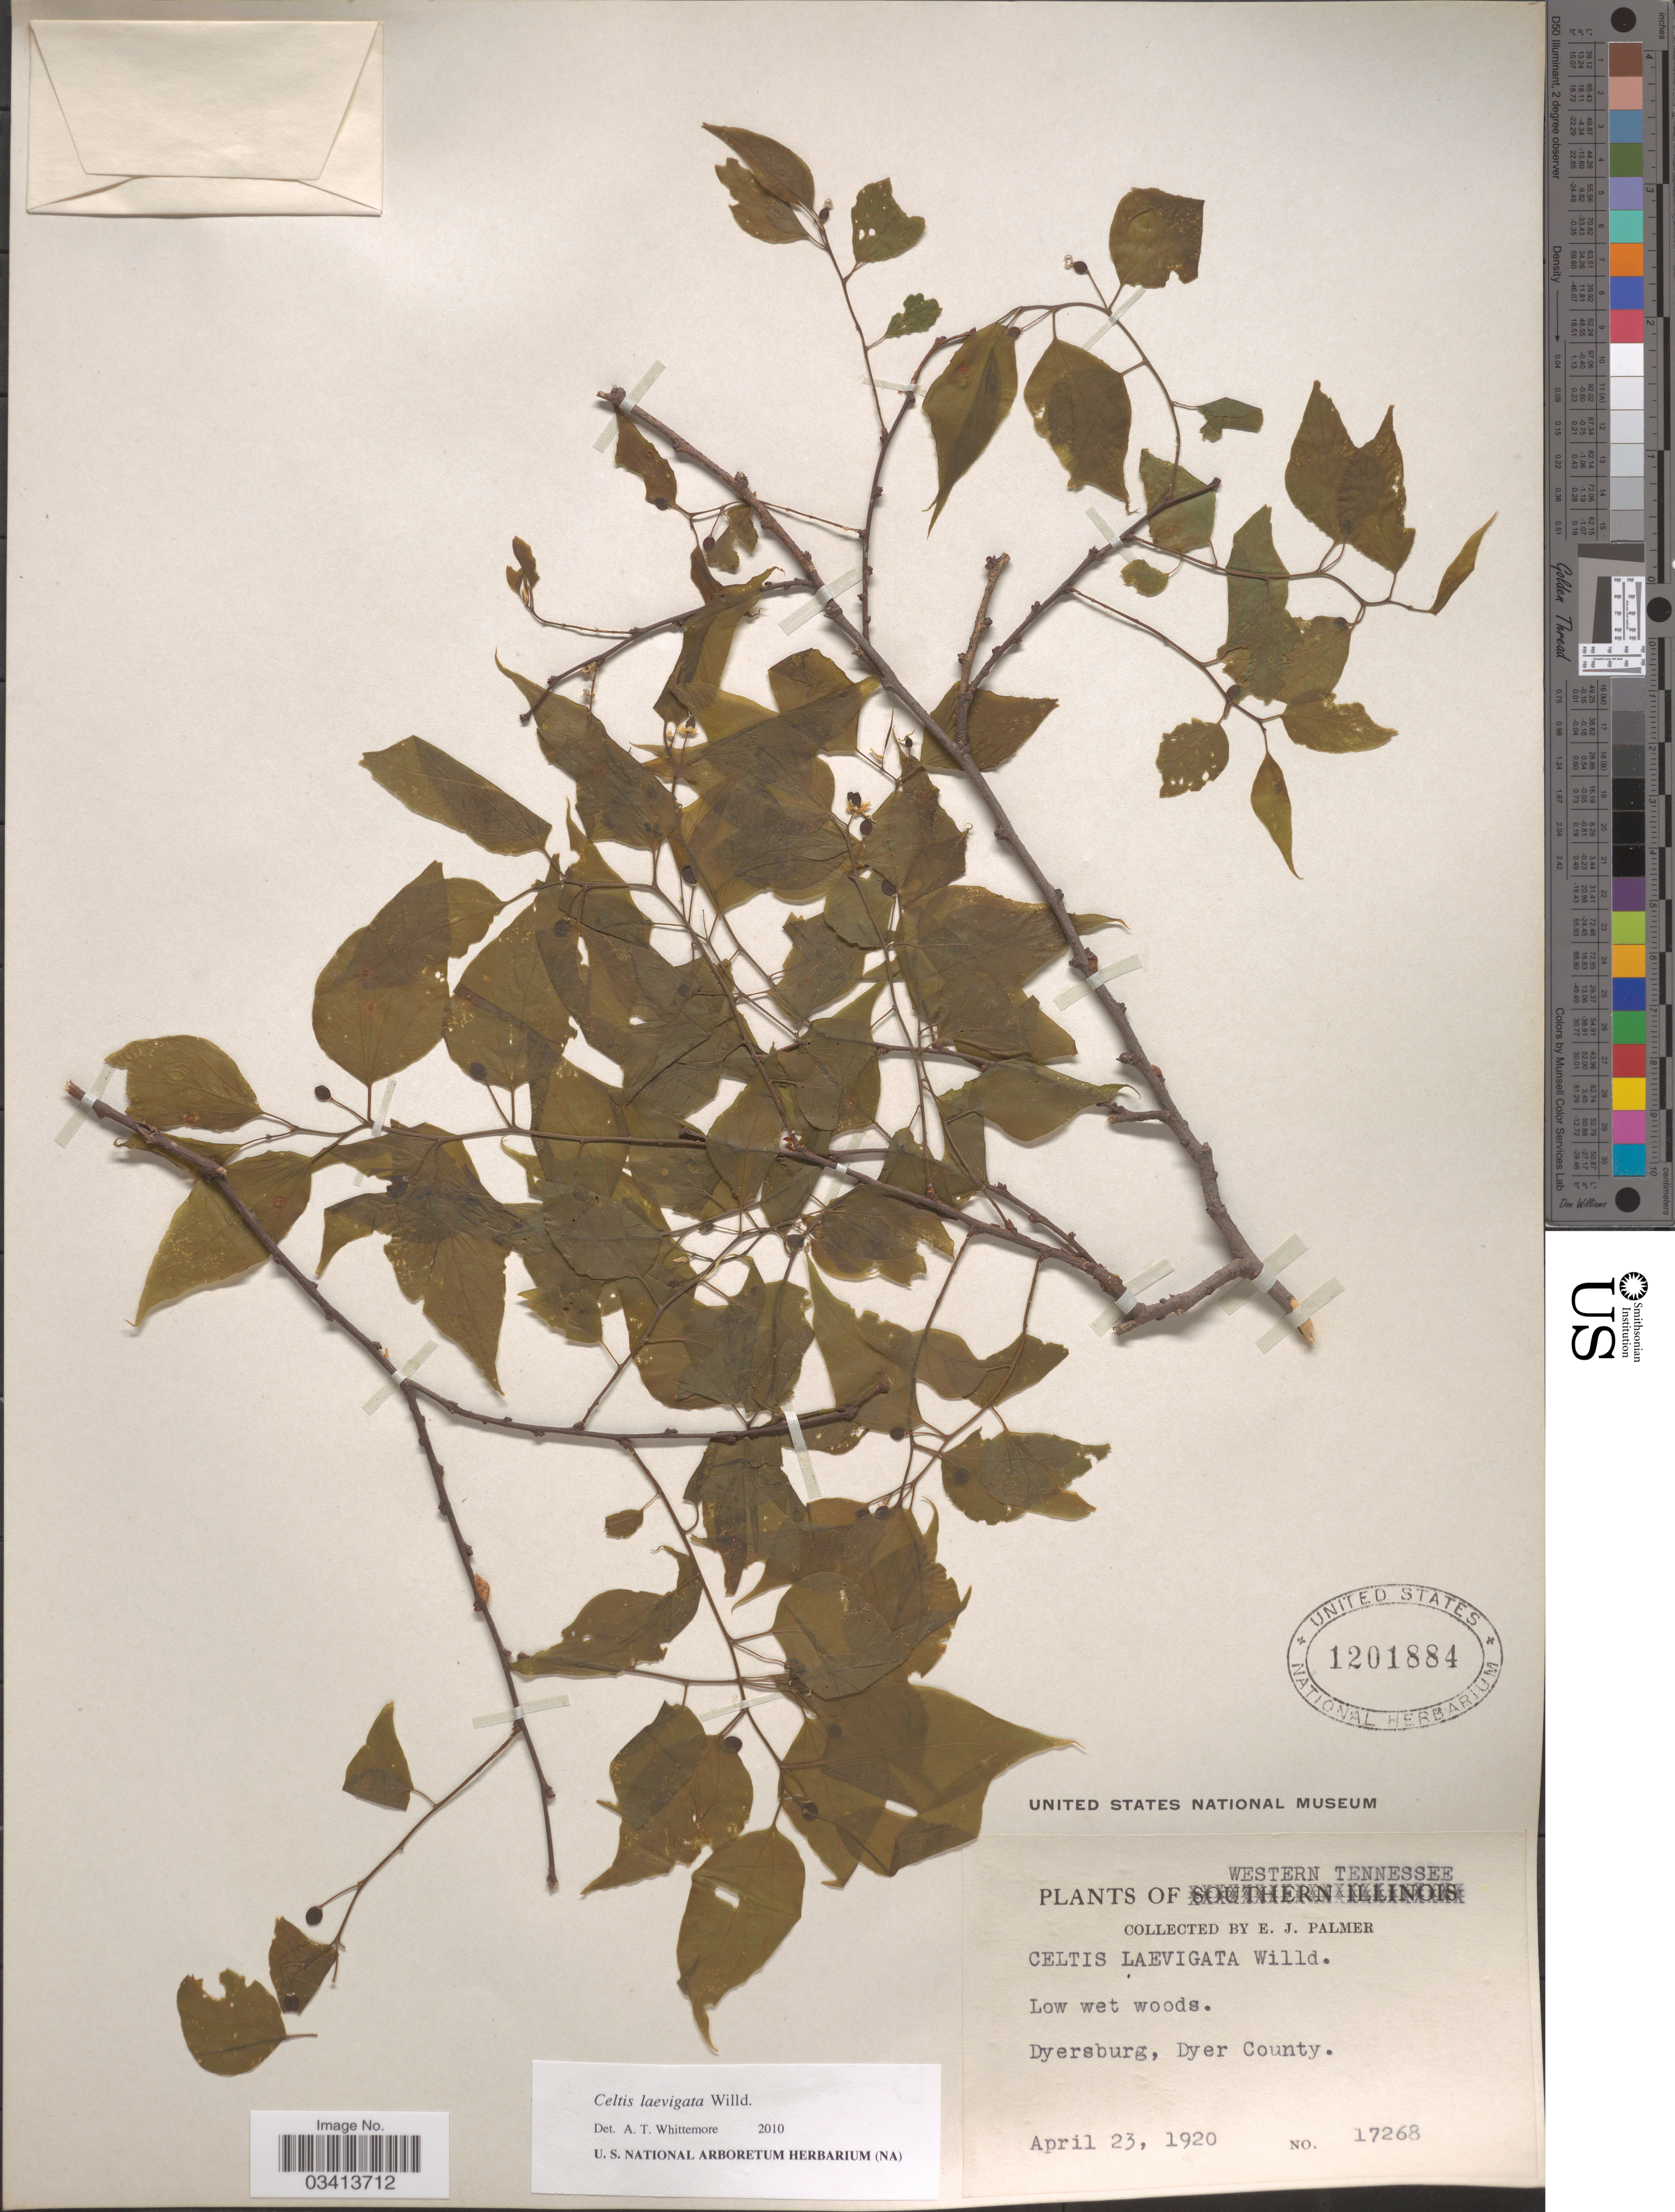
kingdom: Plantae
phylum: Tracheophyta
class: Magnoliopsida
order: Rosales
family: Cannabaceae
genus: Celtis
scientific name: Celtis laevigata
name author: Willd.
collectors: E. J. Palmer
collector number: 17268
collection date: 1920-04-23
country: United States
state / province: Tennessee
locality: Western Tennessee. Dyersburg, Dyer County.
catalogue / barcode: US 1201884